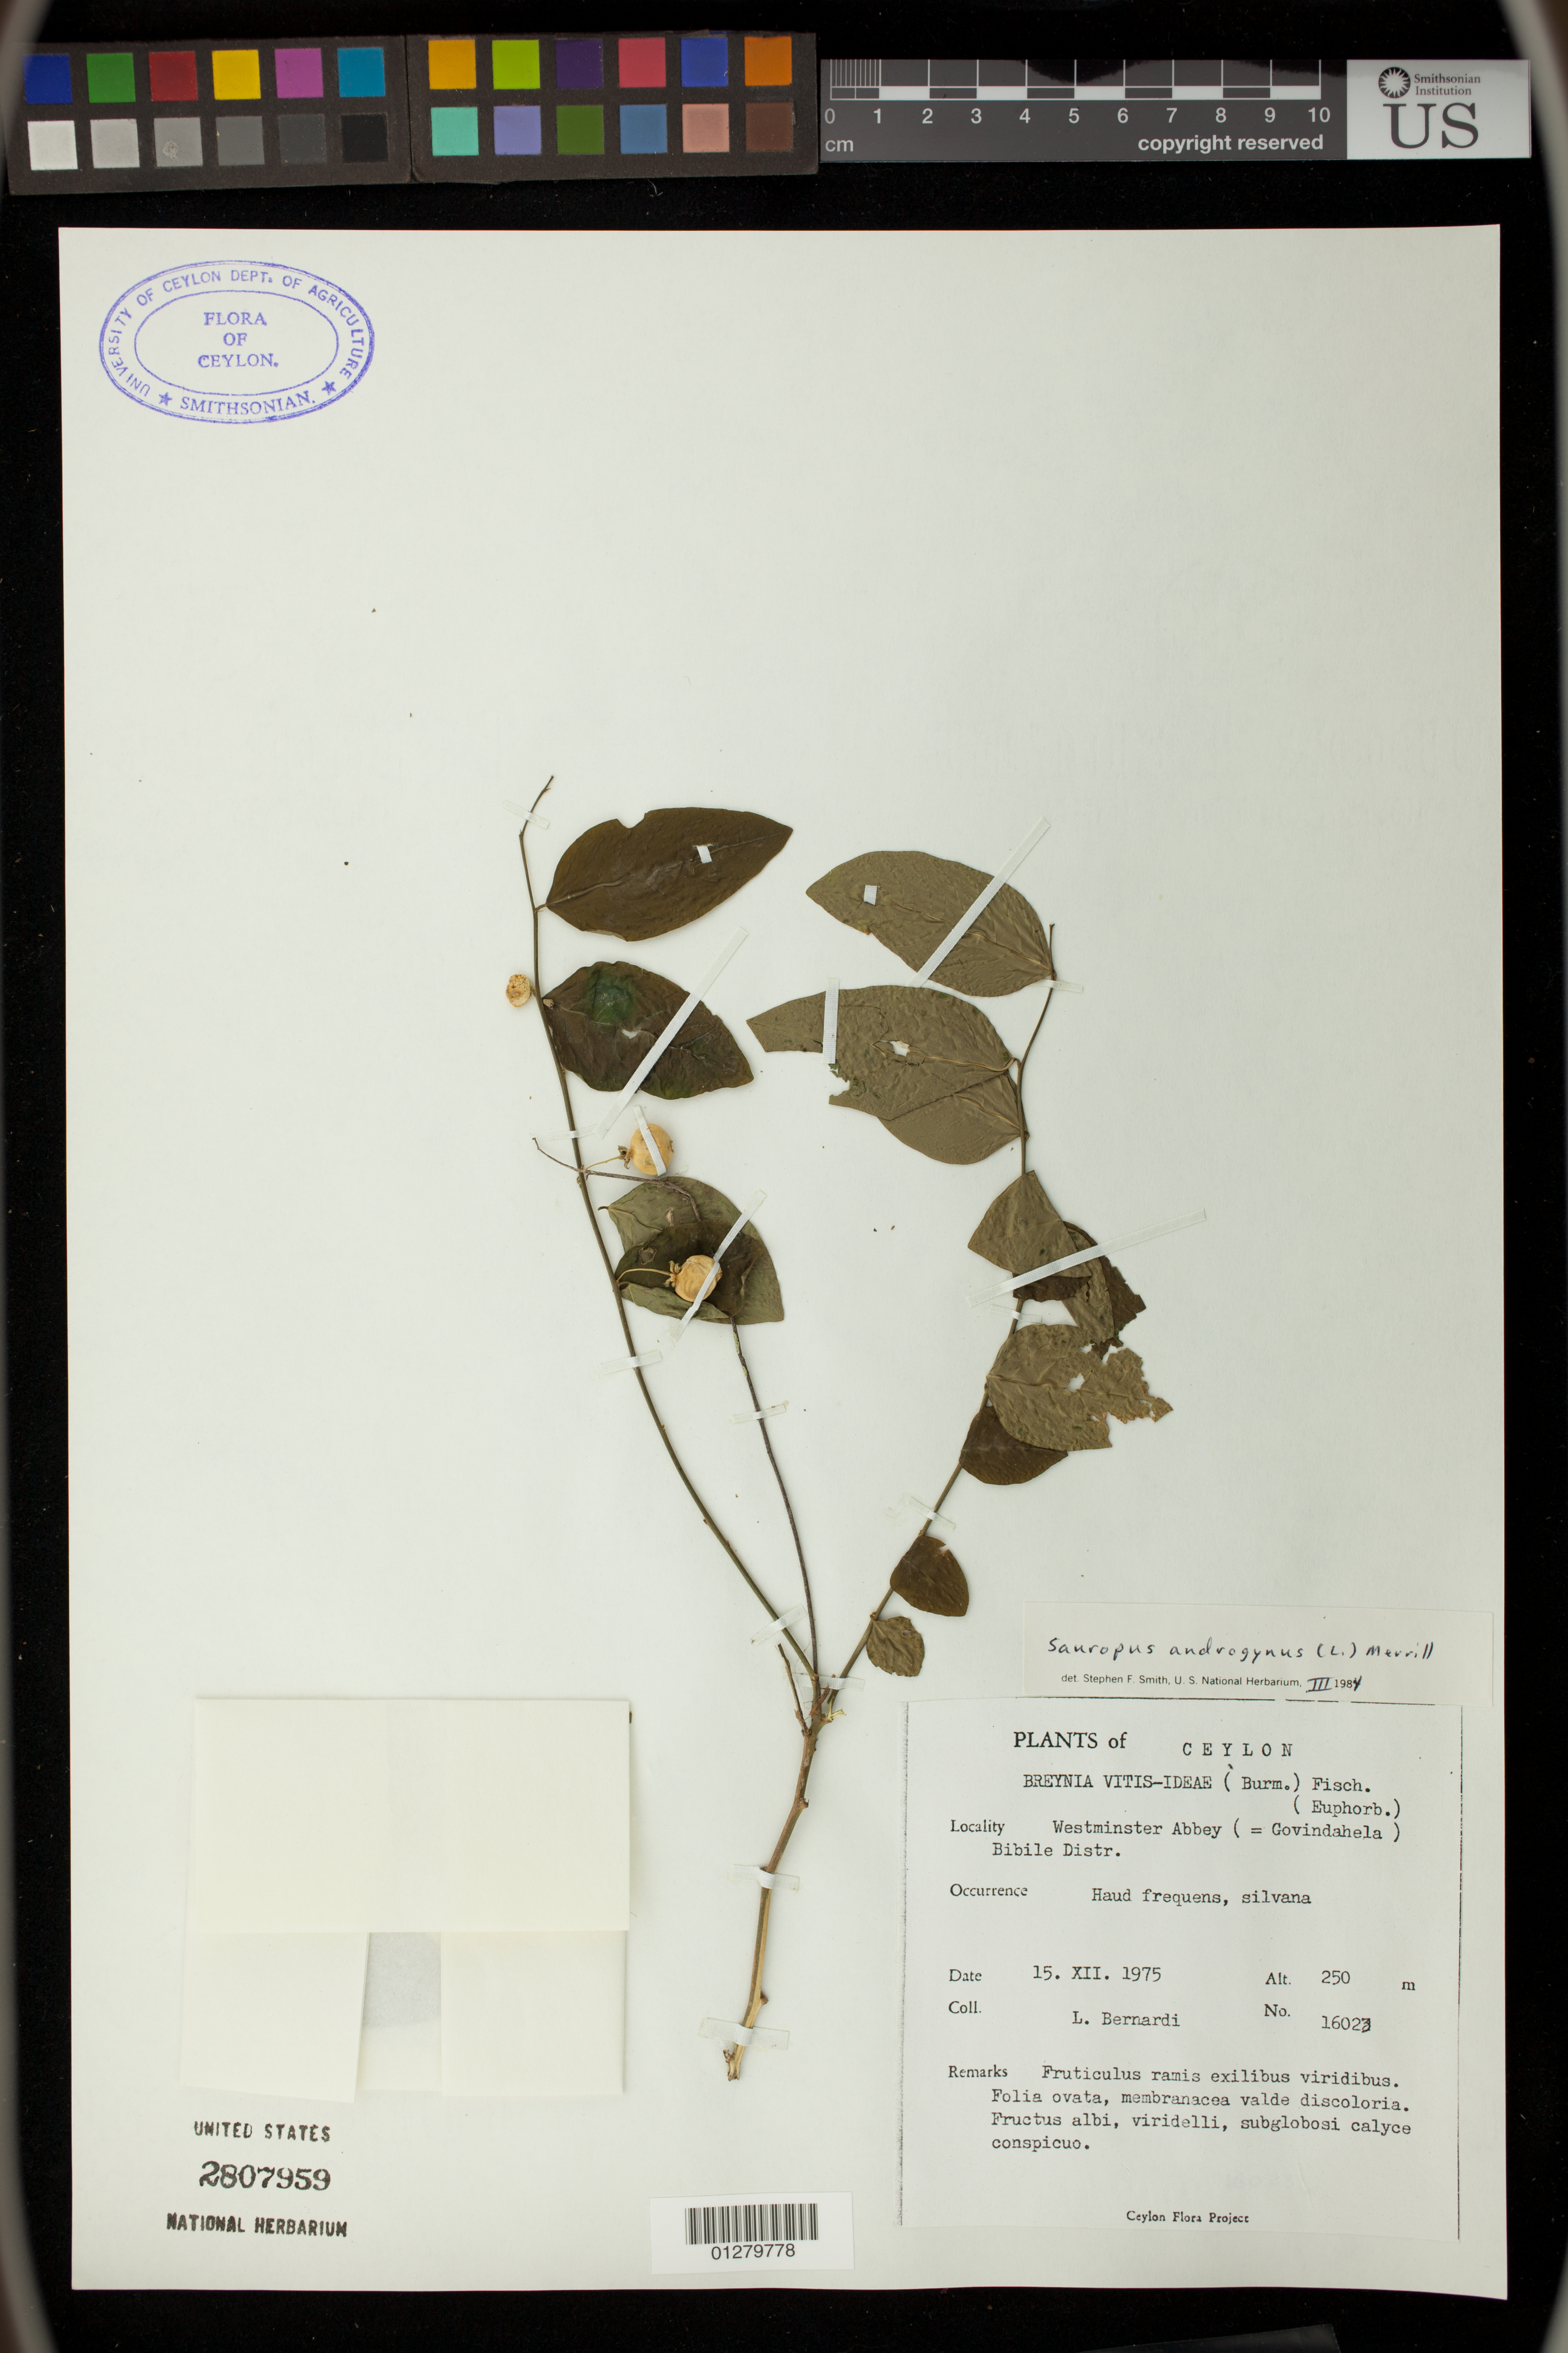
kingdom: Plantae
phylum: Tracheophyta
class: Magnoliopsida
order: Malpighiales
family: Phyllanthaceae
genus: Sauropus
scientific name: Sauropus androgynus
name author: (L.) Merr.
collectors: L. Bernardi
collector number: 16023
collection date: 1975-12-15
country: Sri Lanka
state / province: Uva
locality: Westminster Abbey (Govindahela), Bibile Distr.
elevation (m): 250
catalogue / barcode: US 2807959